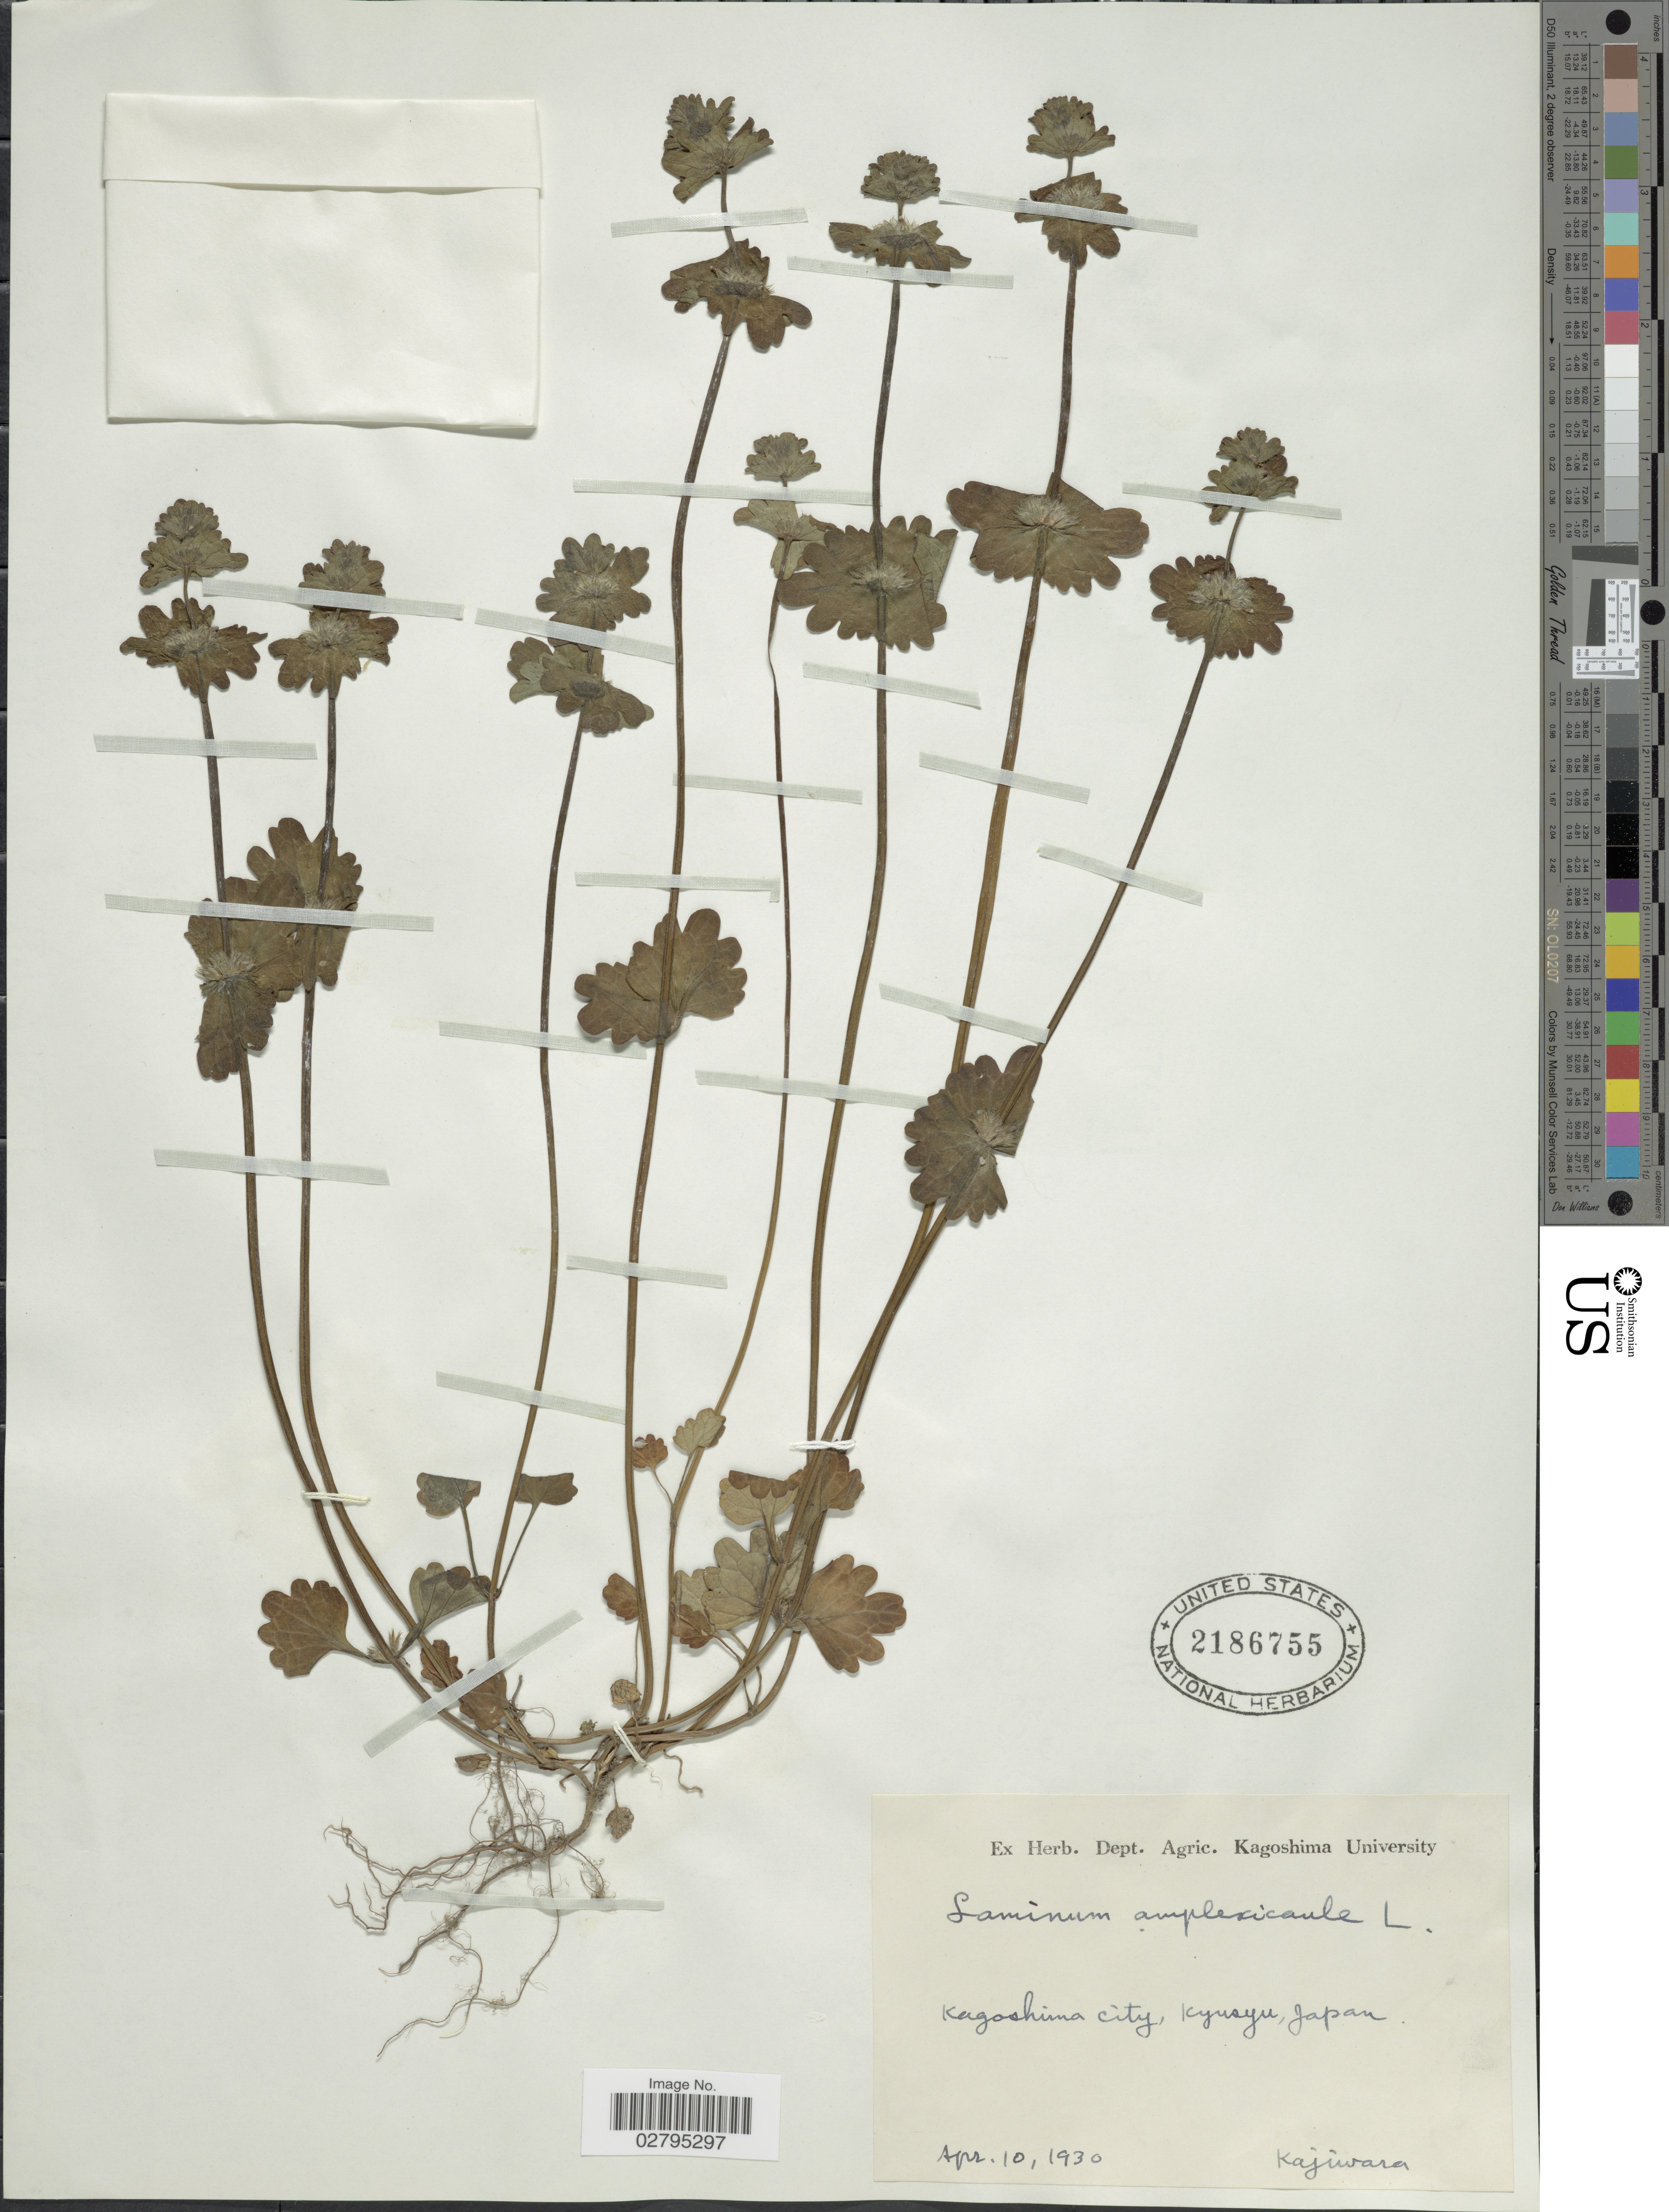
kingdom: Plantae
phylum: Tracheophyta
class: Magnoliopsida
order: Lamiales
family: Lamiaceae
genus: Lamium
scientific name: Lamium amplexicaule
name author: L.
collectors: J. Kajiwara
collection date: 1930-04-10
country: Japan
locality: Kagoshima City, Kyusyu.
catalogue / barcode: US 2186755